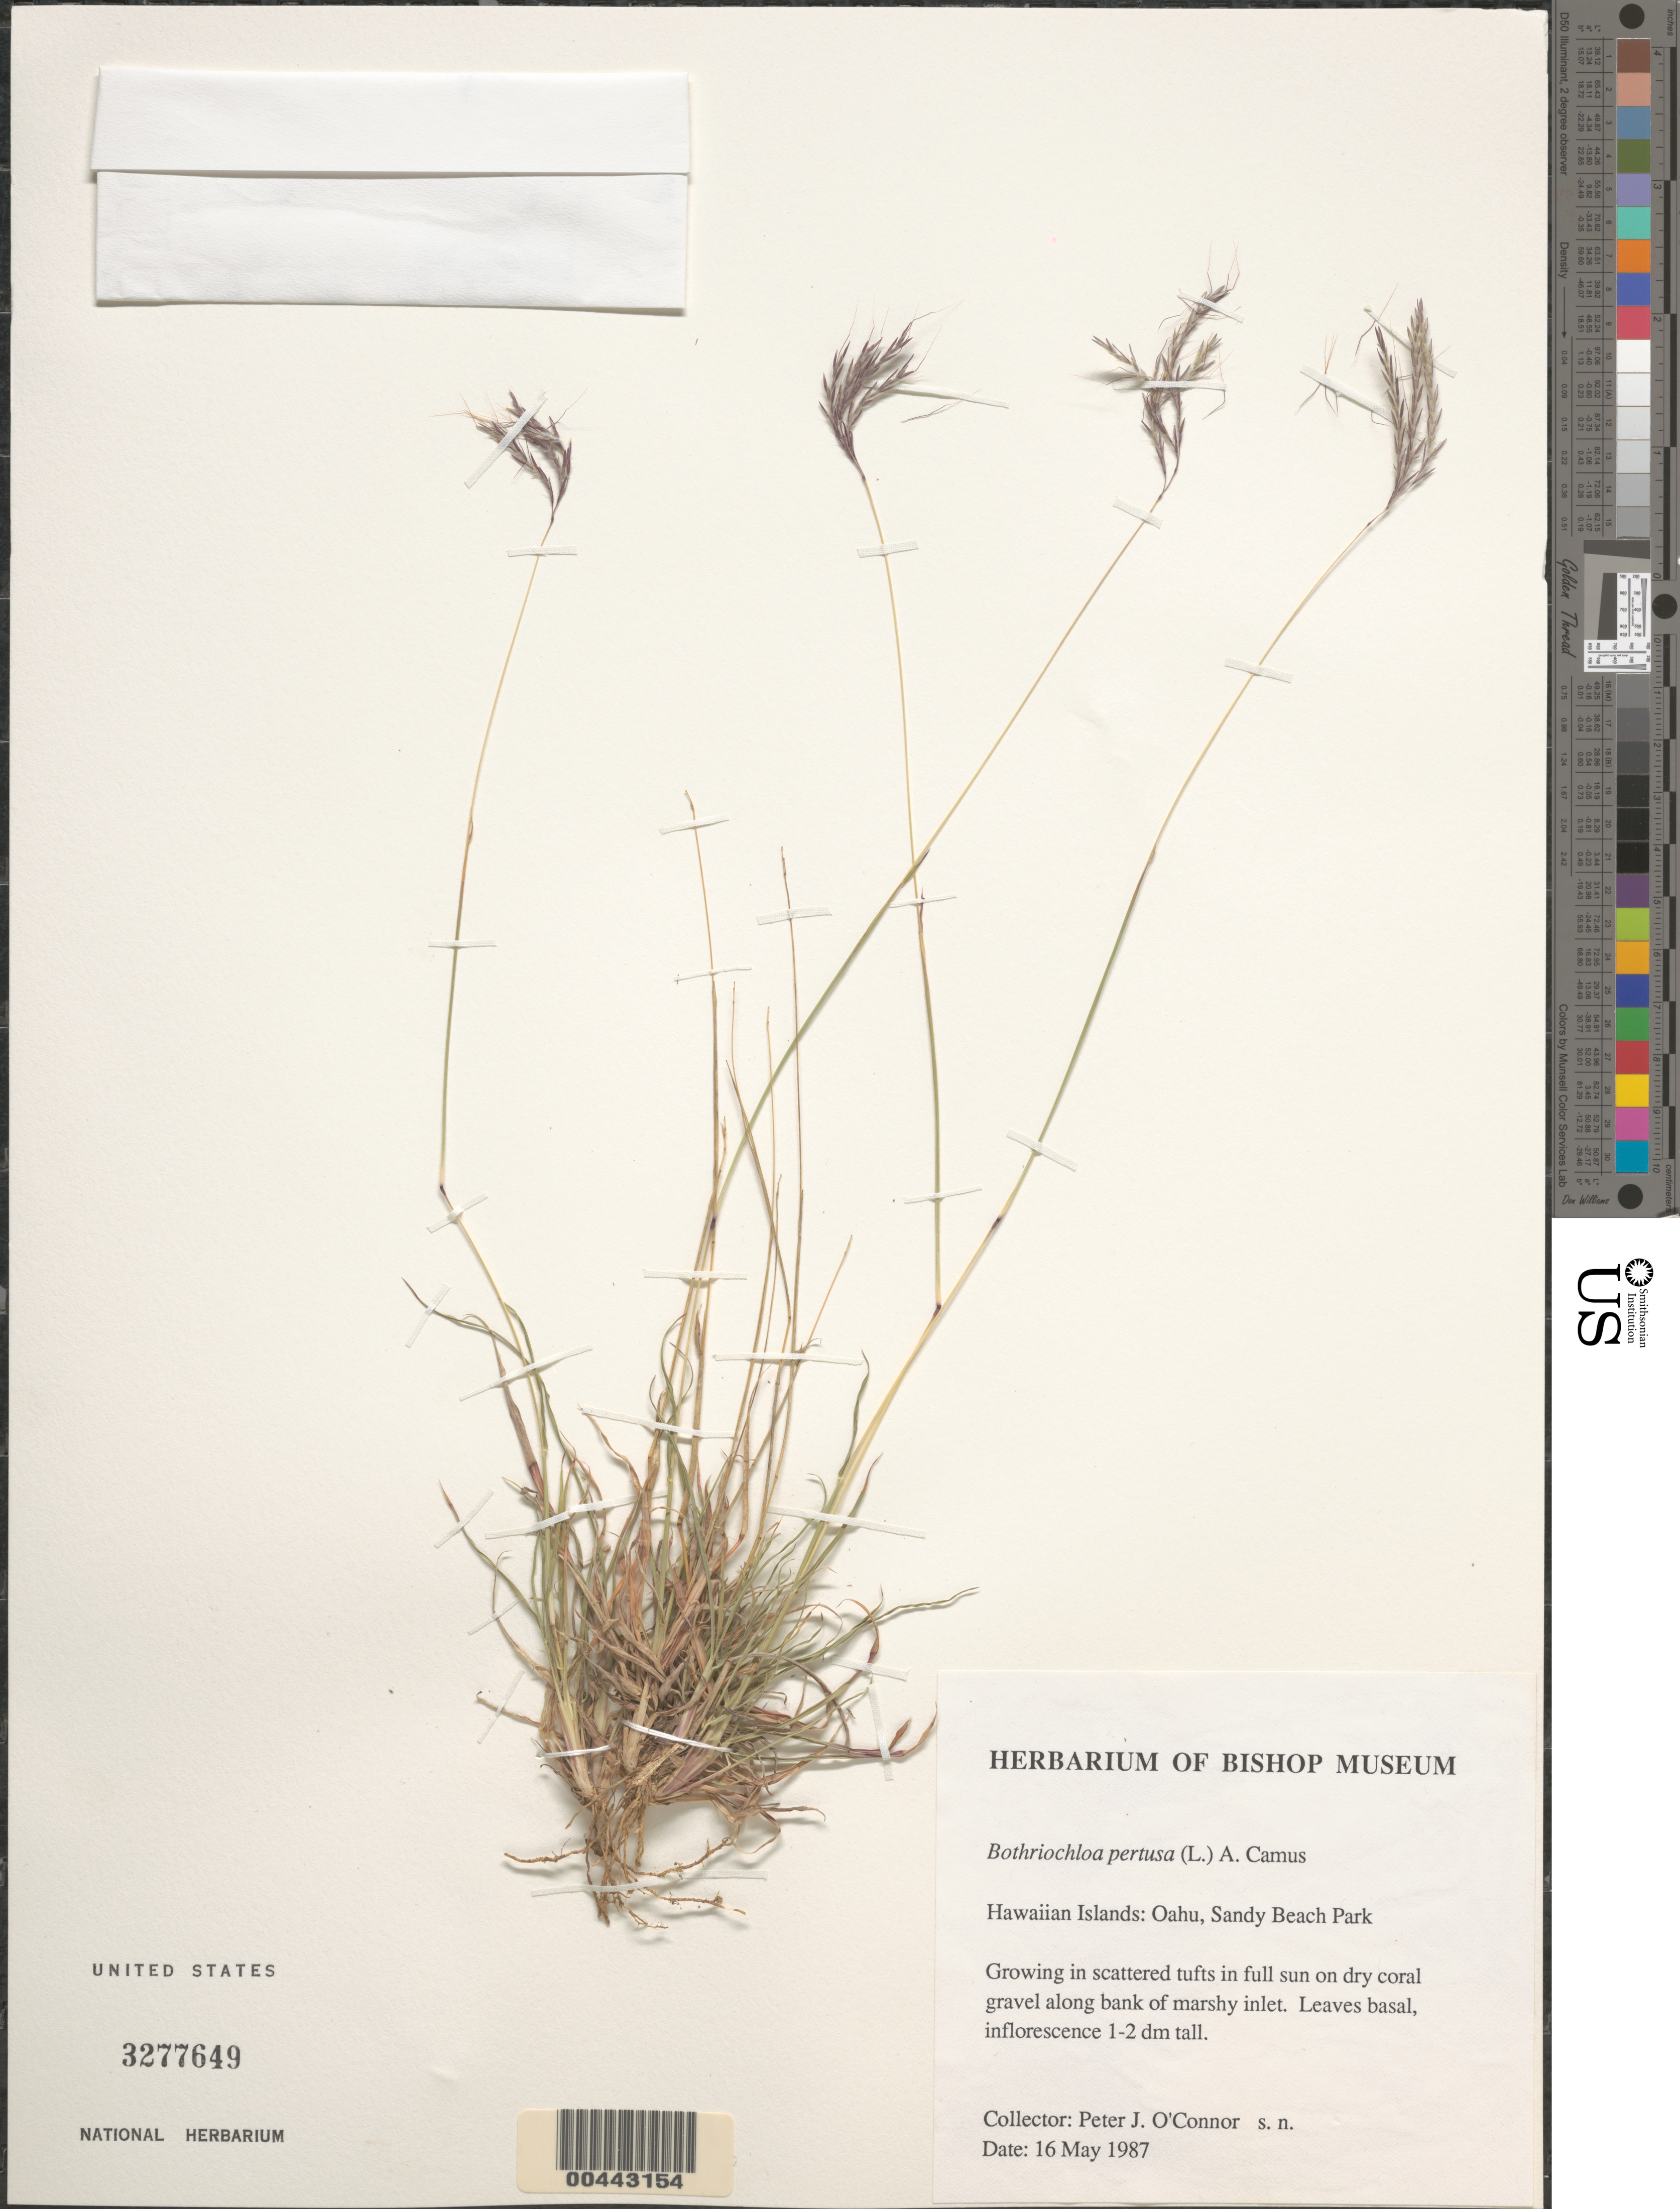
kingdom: Plantae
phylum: Tracheophyta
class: Liliopsida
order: Poales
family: Poaceae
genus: Bothriochloa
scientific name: Bothriochloa pertusa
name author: (L.) A. Camus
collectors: P. O'Connor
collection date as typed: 16 May 1987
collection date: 1987-05-16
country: United States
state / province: Hawaii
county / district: Honolulu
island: Oahu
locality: Sandy Beach Park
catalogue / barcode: US 3277649